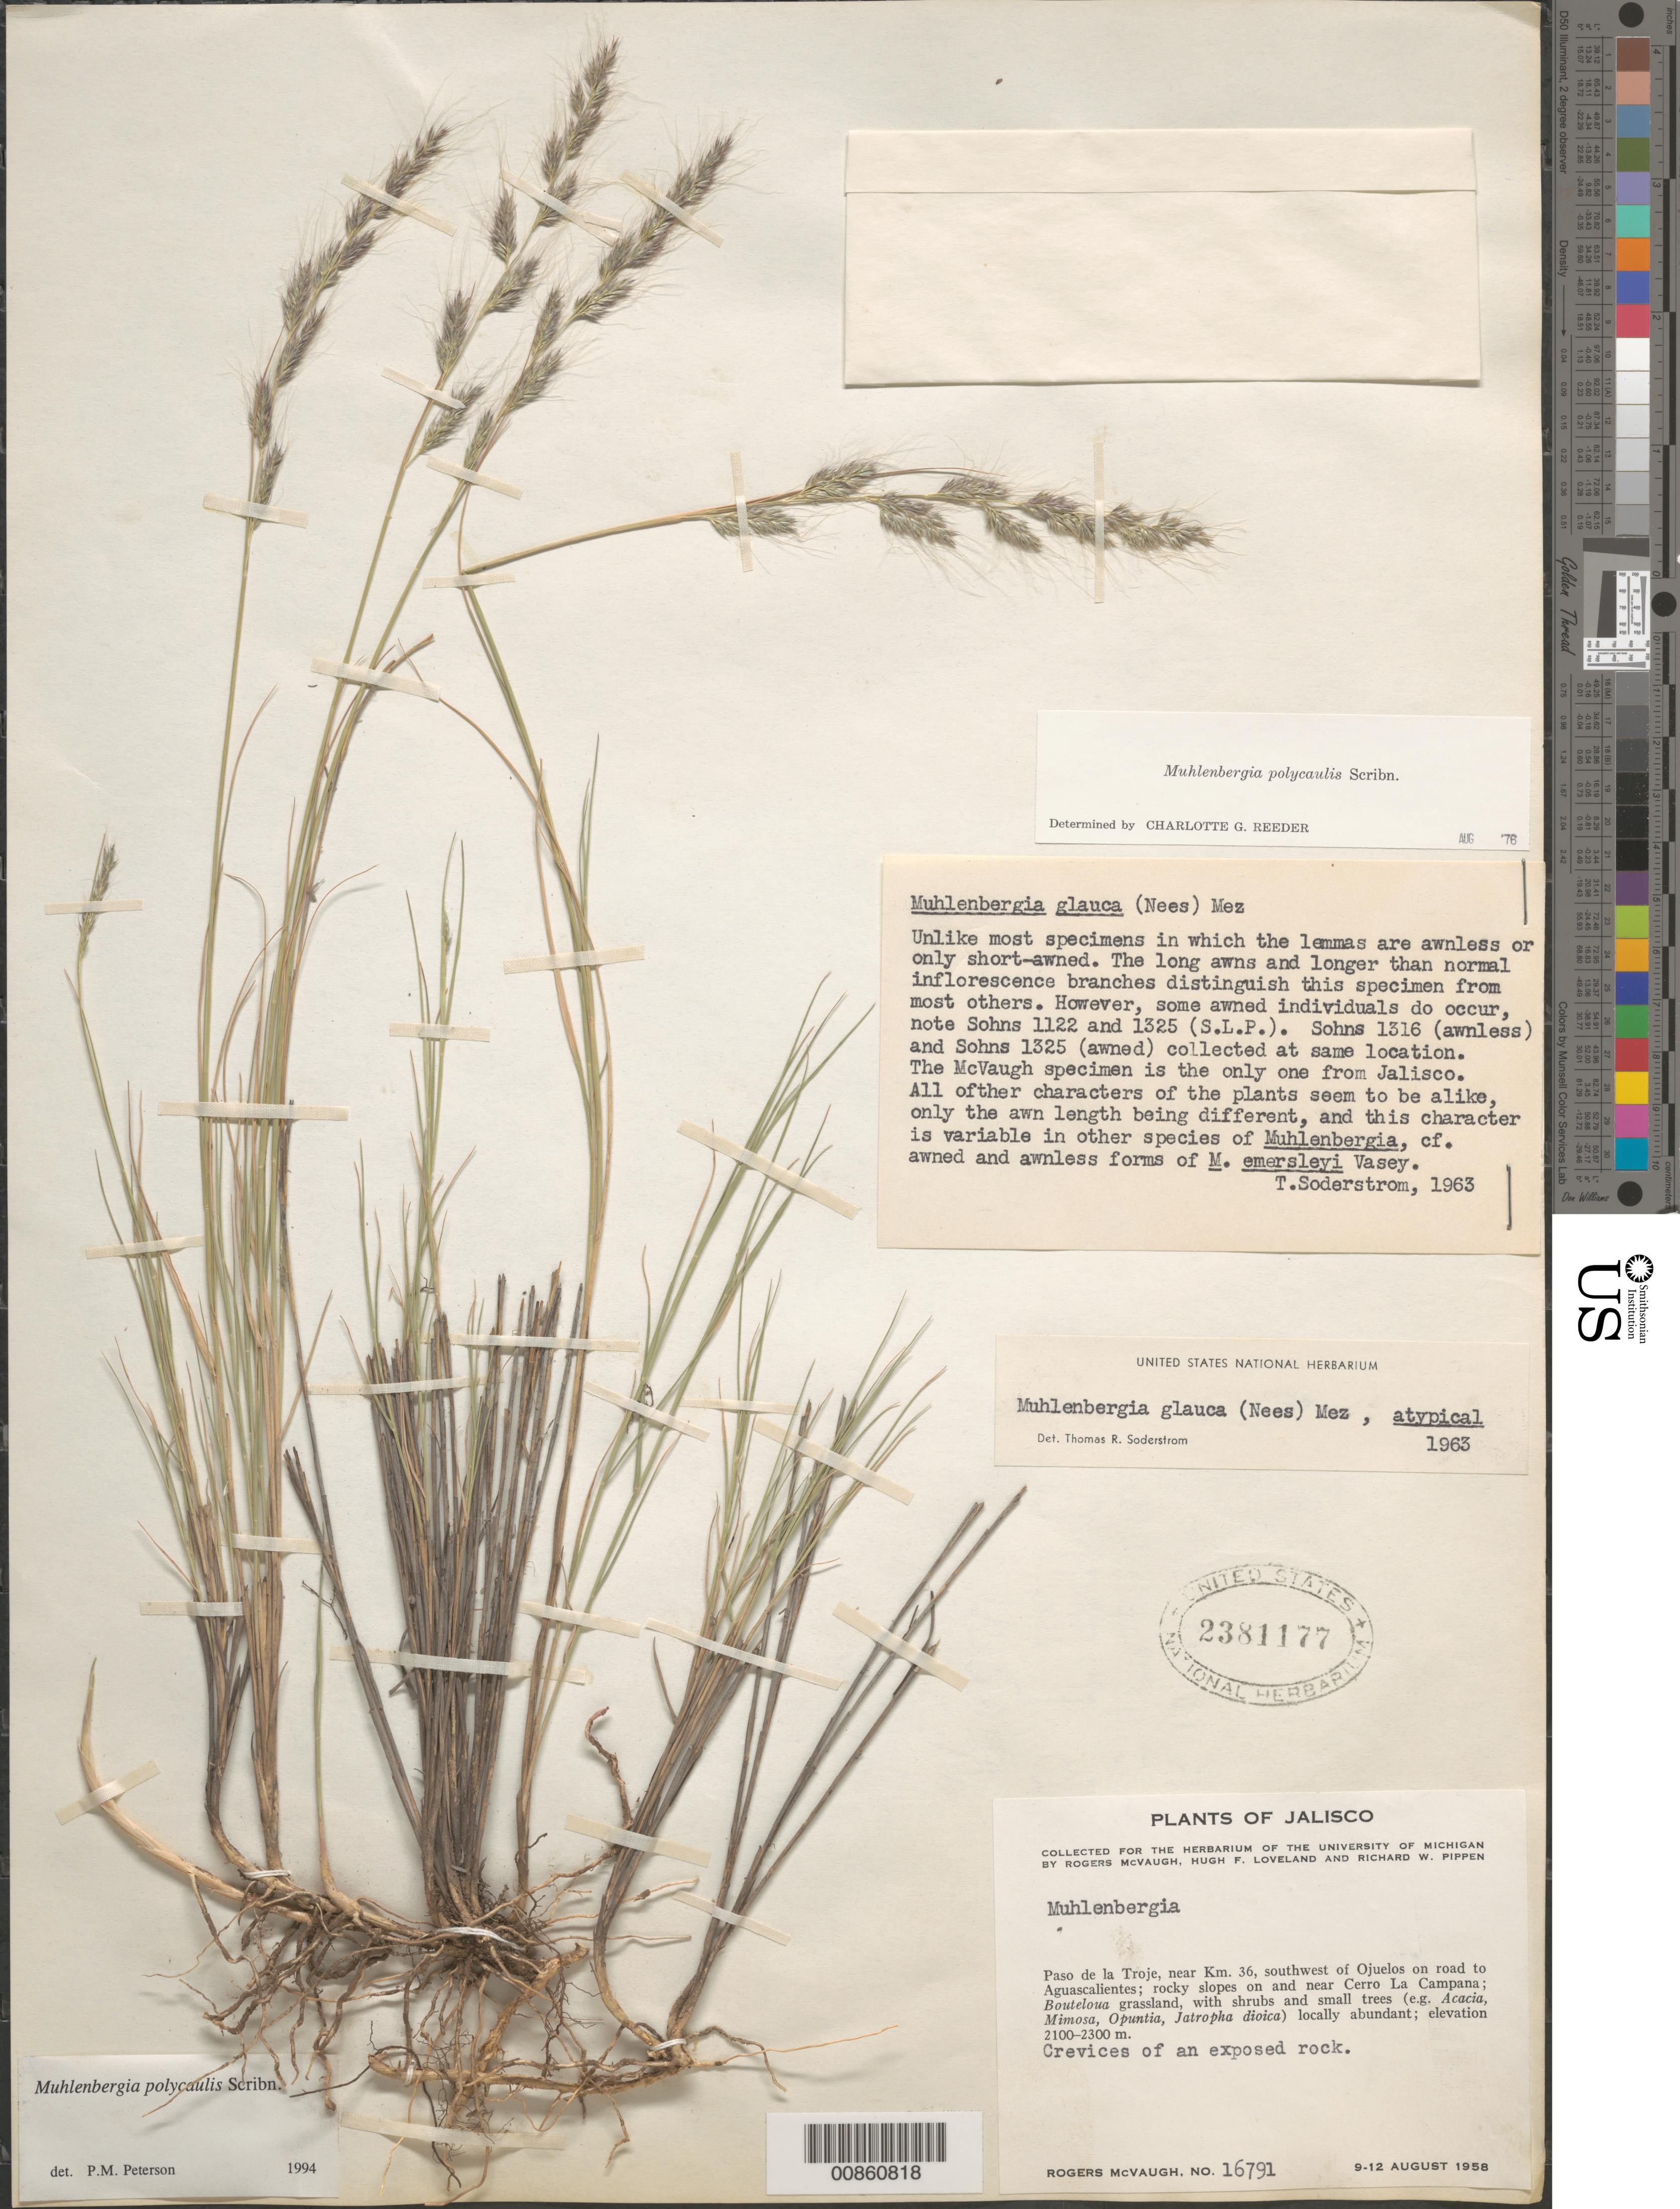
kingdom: Plantae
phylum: Tracheophyta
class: Liliopsida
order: Poales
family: Poaceae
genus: Muhlenbergia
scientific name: Muhlenbergia polycaulis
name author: Scribn.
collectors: R. McVaugh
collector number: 16791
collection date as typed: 09 Aug 1958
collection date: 1958-08-09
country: Mexico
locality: Paso de la Troje, near km 36, SW of Ojuelos on road to Aguascalientes, near Cerro de La Campana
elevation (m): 2100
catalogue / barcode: US 2381177